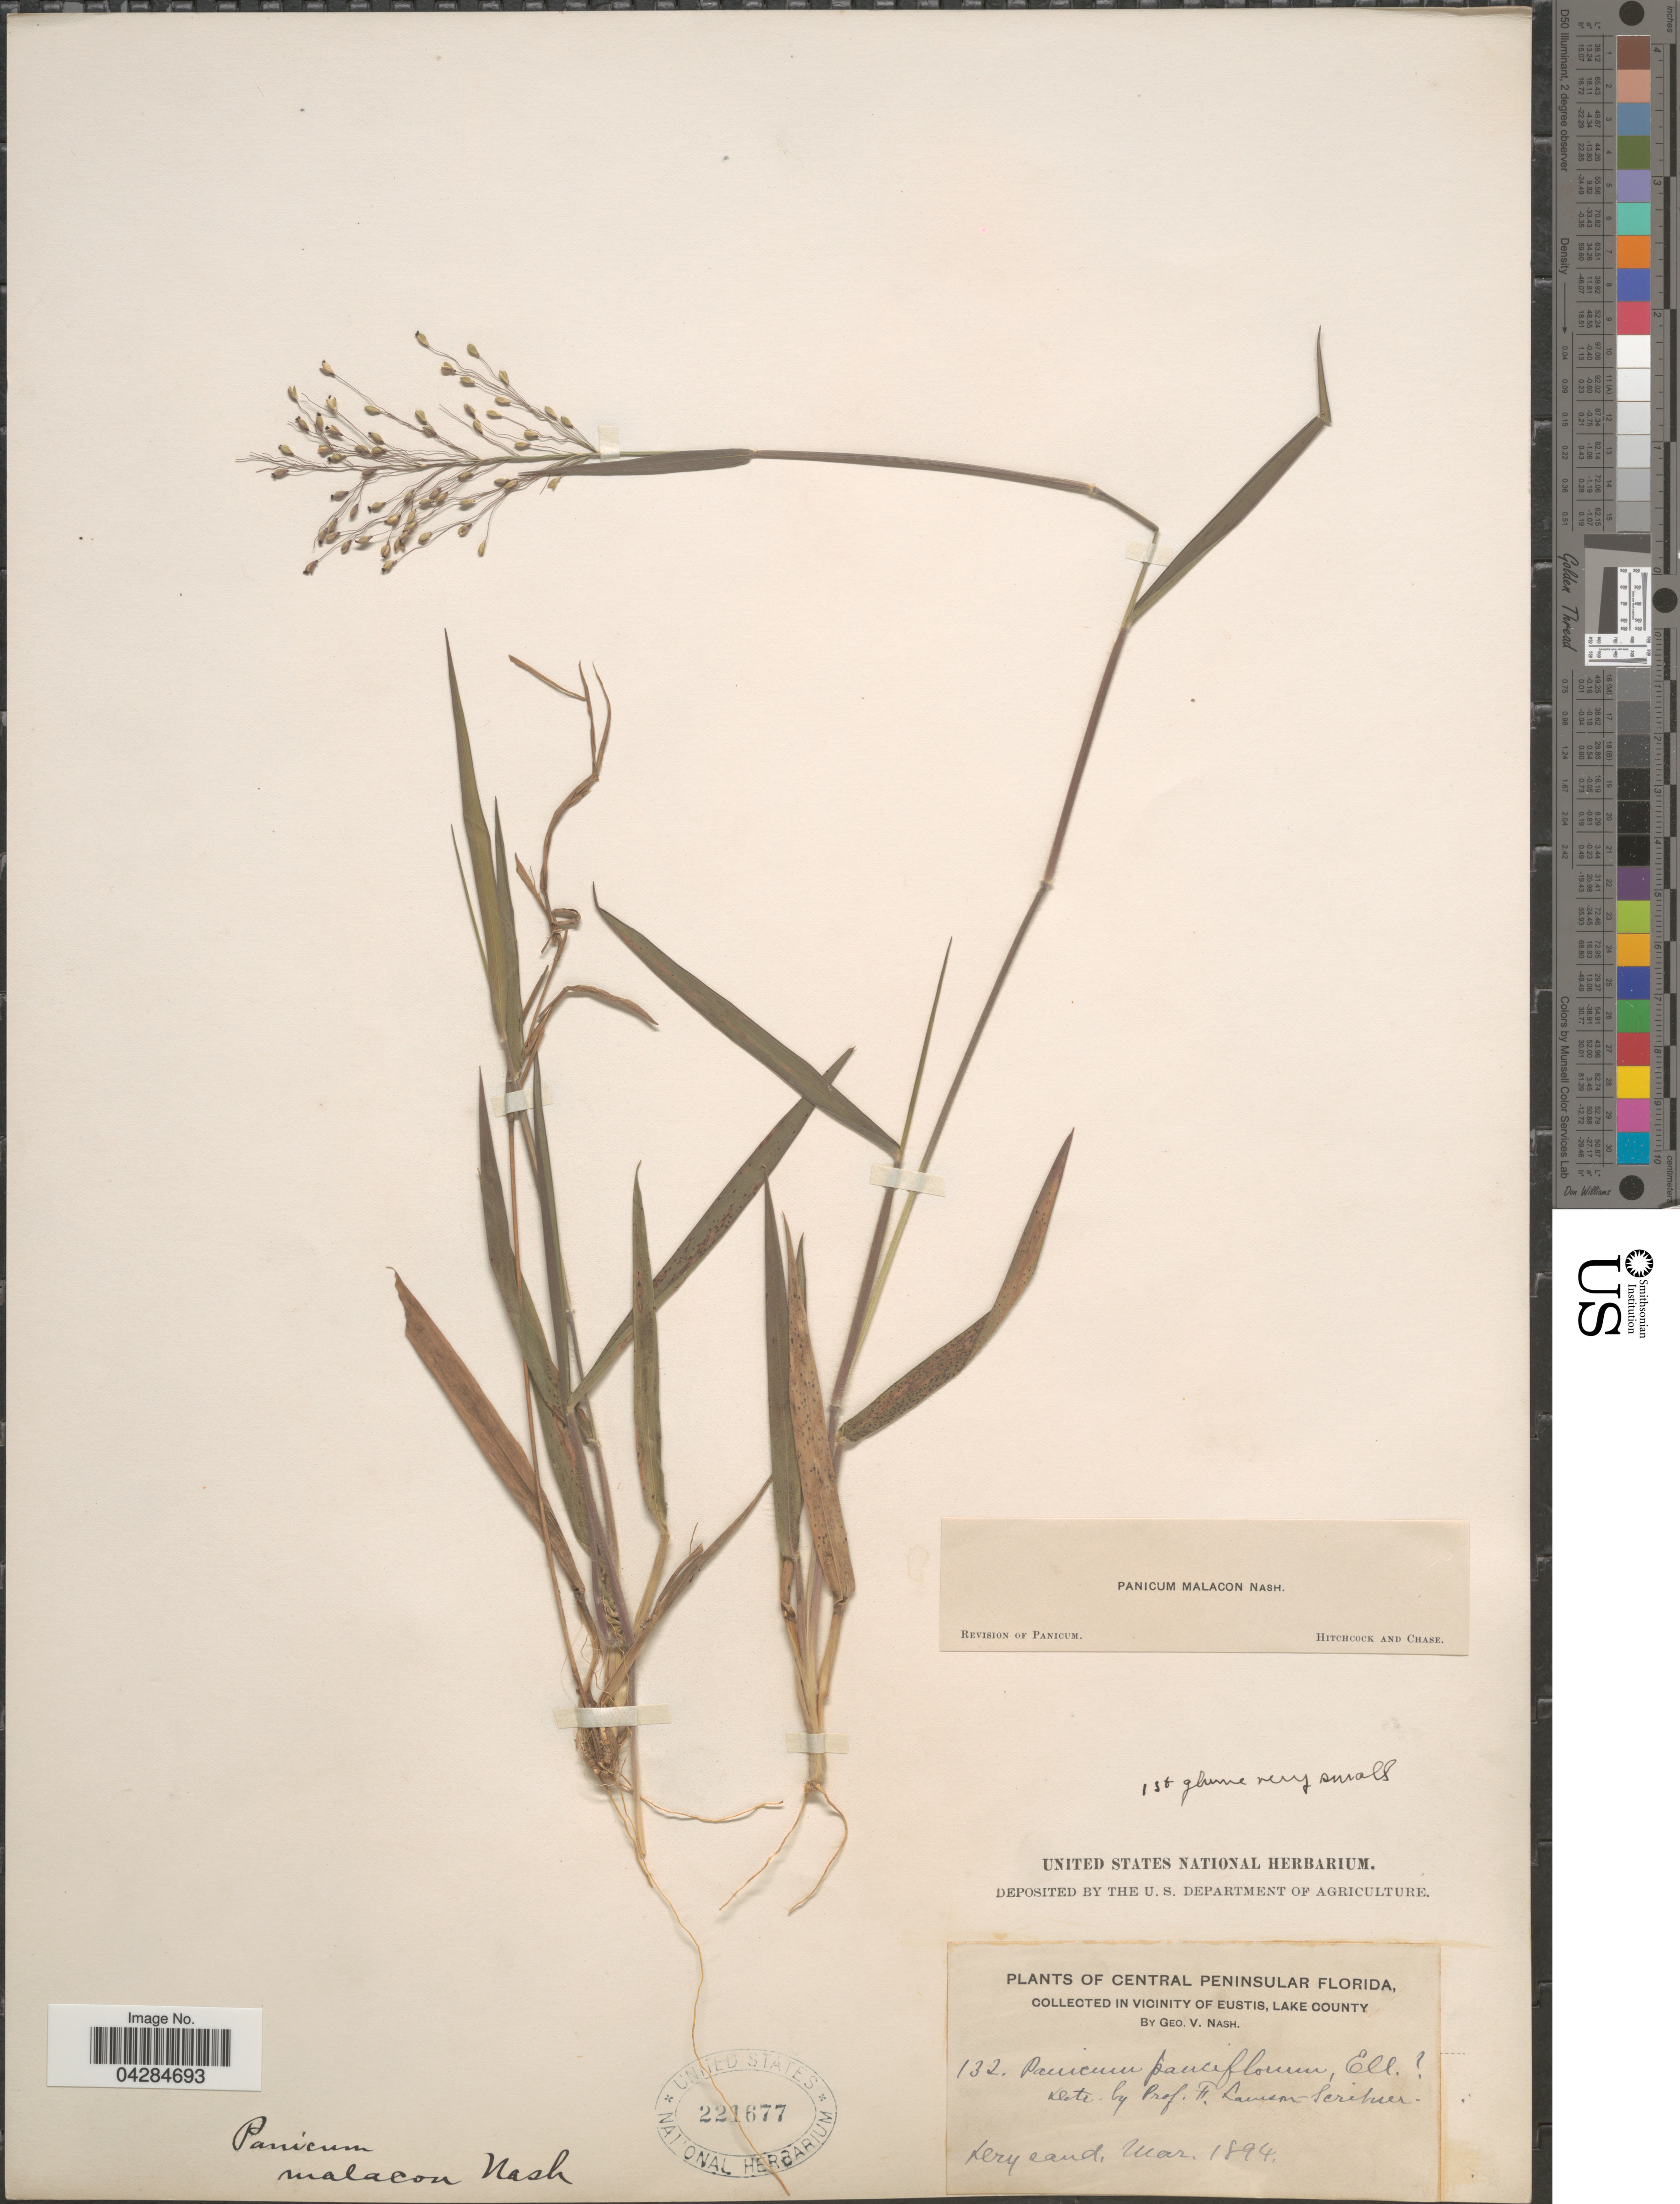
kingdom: Plantae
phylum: Tracheophyta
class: Liliopsida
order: Poales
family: Poaceae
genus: Dichanthelium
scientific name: Dichanthelium ovale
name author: (Elliott) Gould & C.A. Clark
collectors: G. V. Nash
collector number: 132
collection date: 1894-03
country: United States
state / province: Florida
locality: Central Peninsular Florida. In Vicinity Of Eustis, Lake County.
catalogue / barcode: US 221677